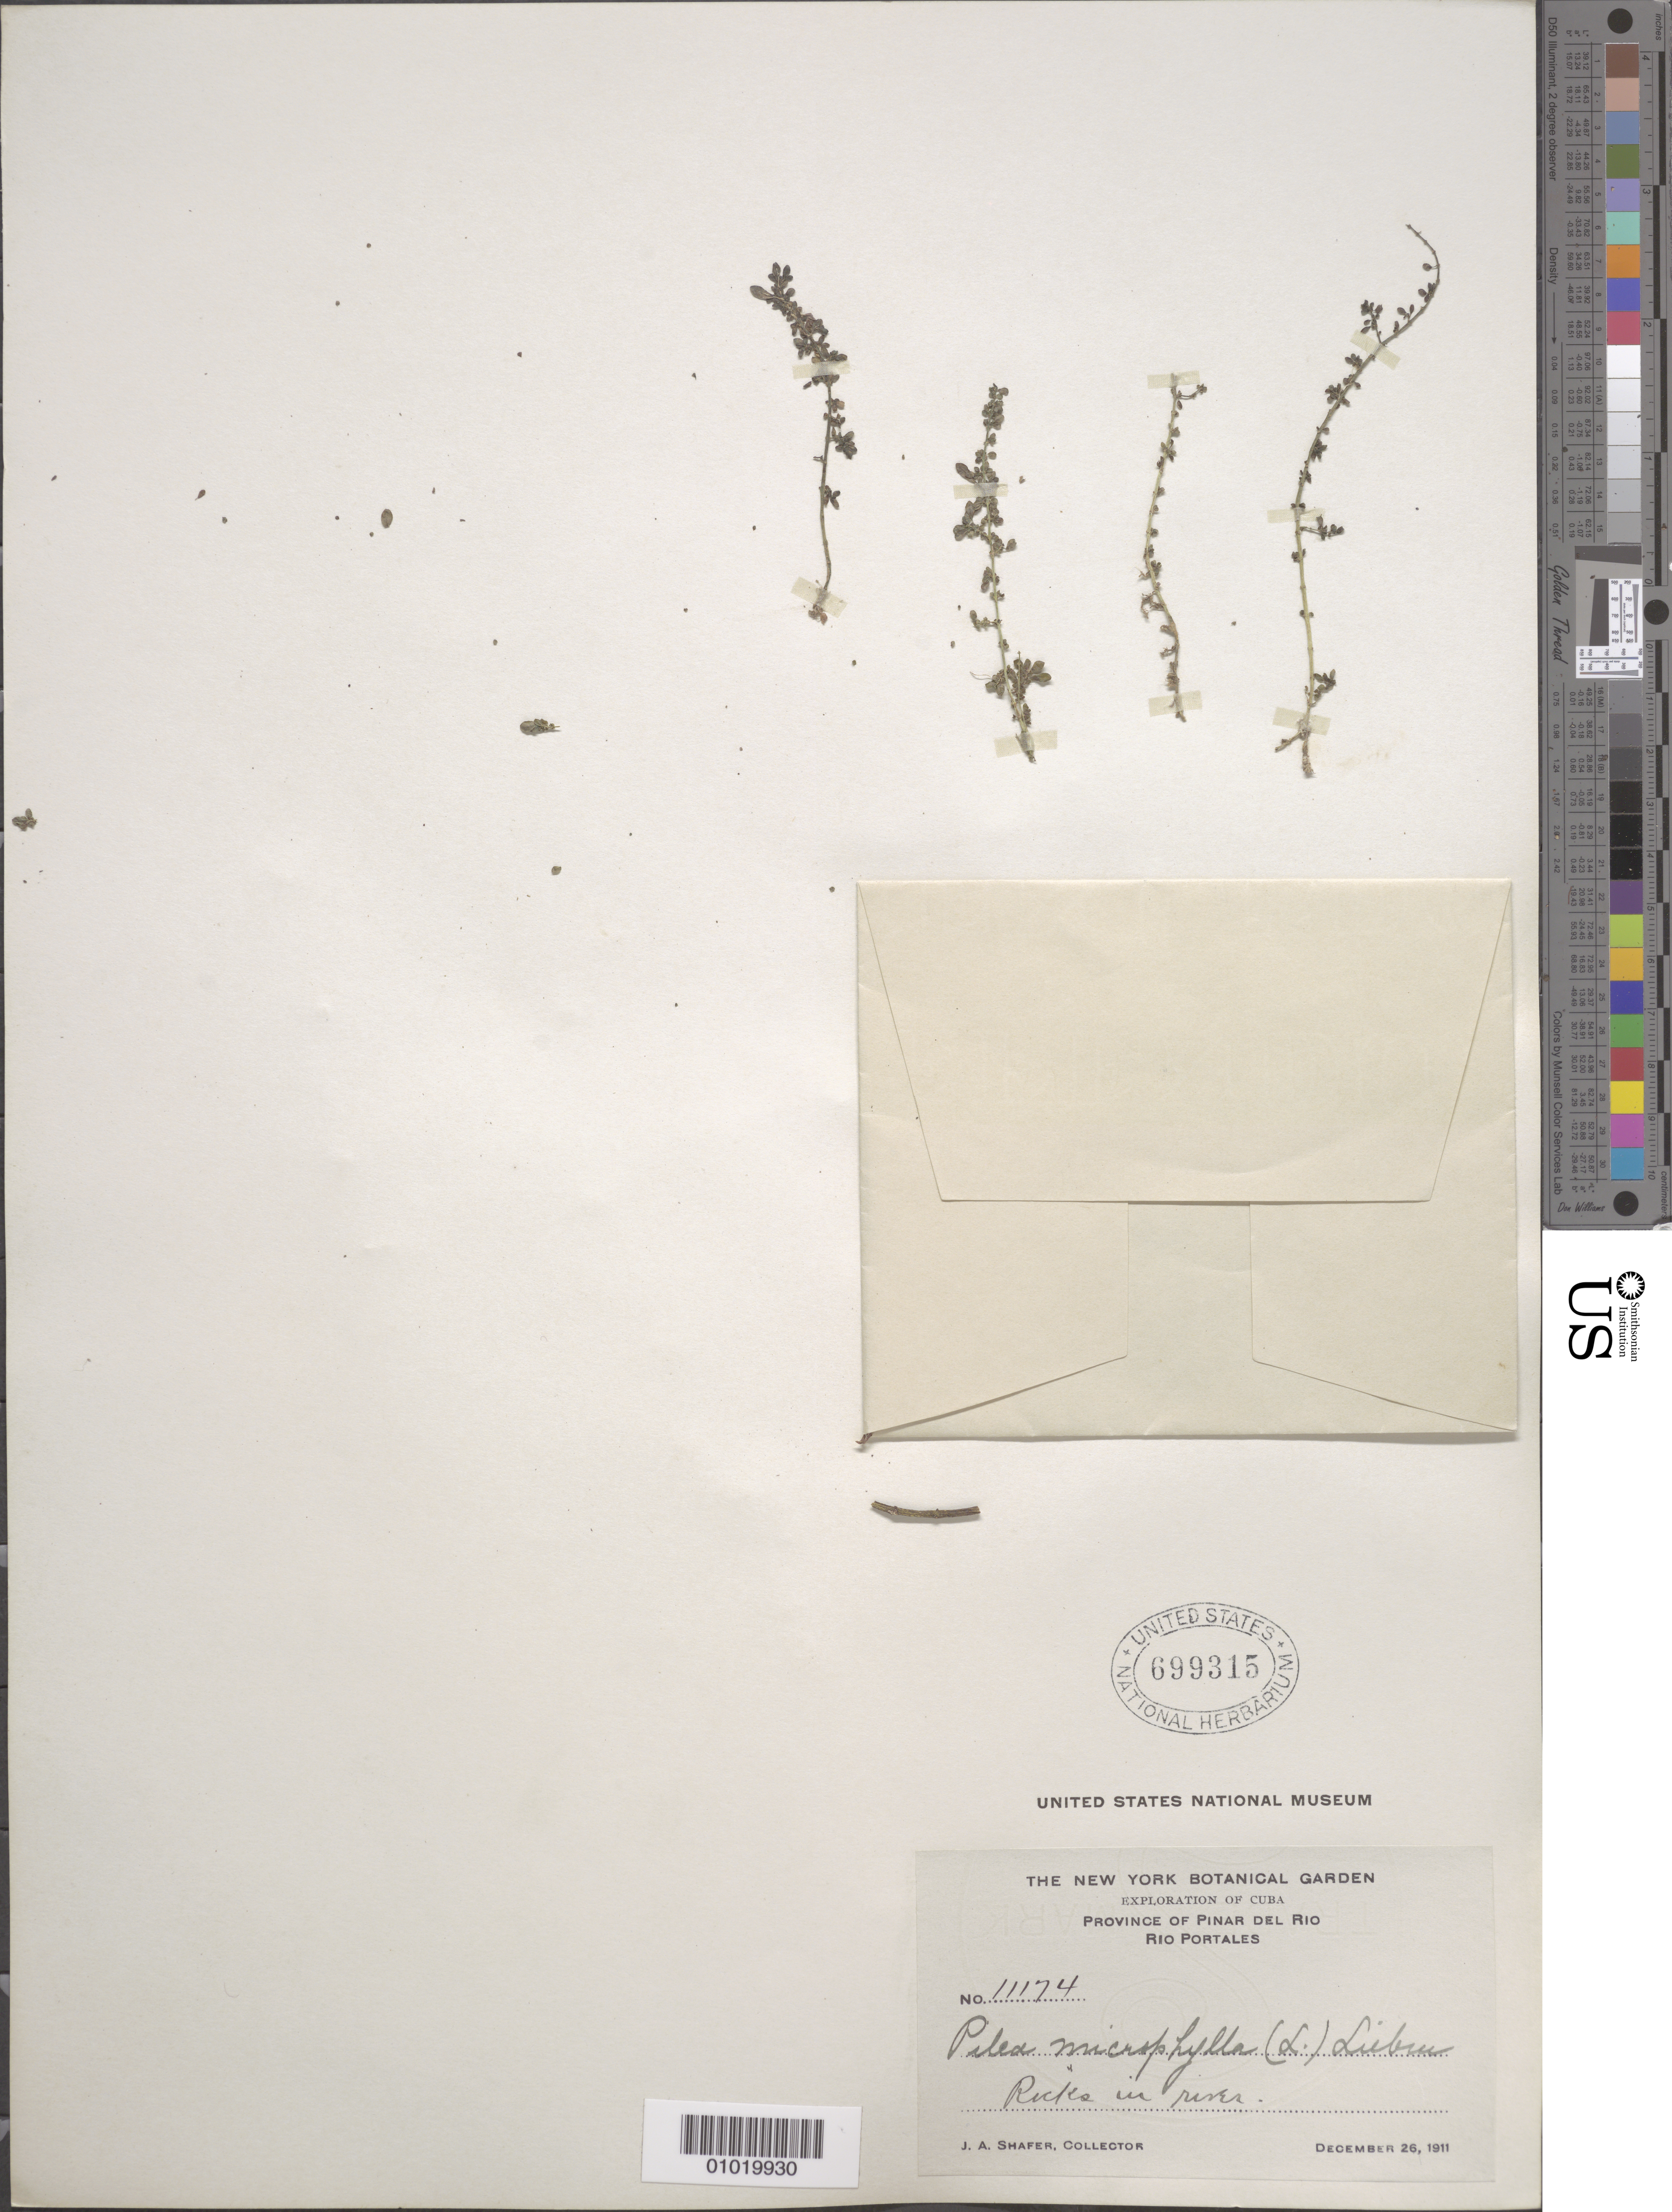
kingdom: Plantae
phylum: Tracheophyta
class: Magnoliopsida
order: Rosales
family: Urticaceae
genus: Pilea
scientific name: Pilea microphylla var. microphylla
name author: (L.) Liebm.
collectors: J. A. Shafer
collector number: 11174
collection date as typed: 26 Dec 1911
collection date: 1911-12-26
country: Cuba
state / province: Pinar del Rio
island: Cuba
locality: Pinar del Rio, Rio Portales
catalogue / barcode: US 699315